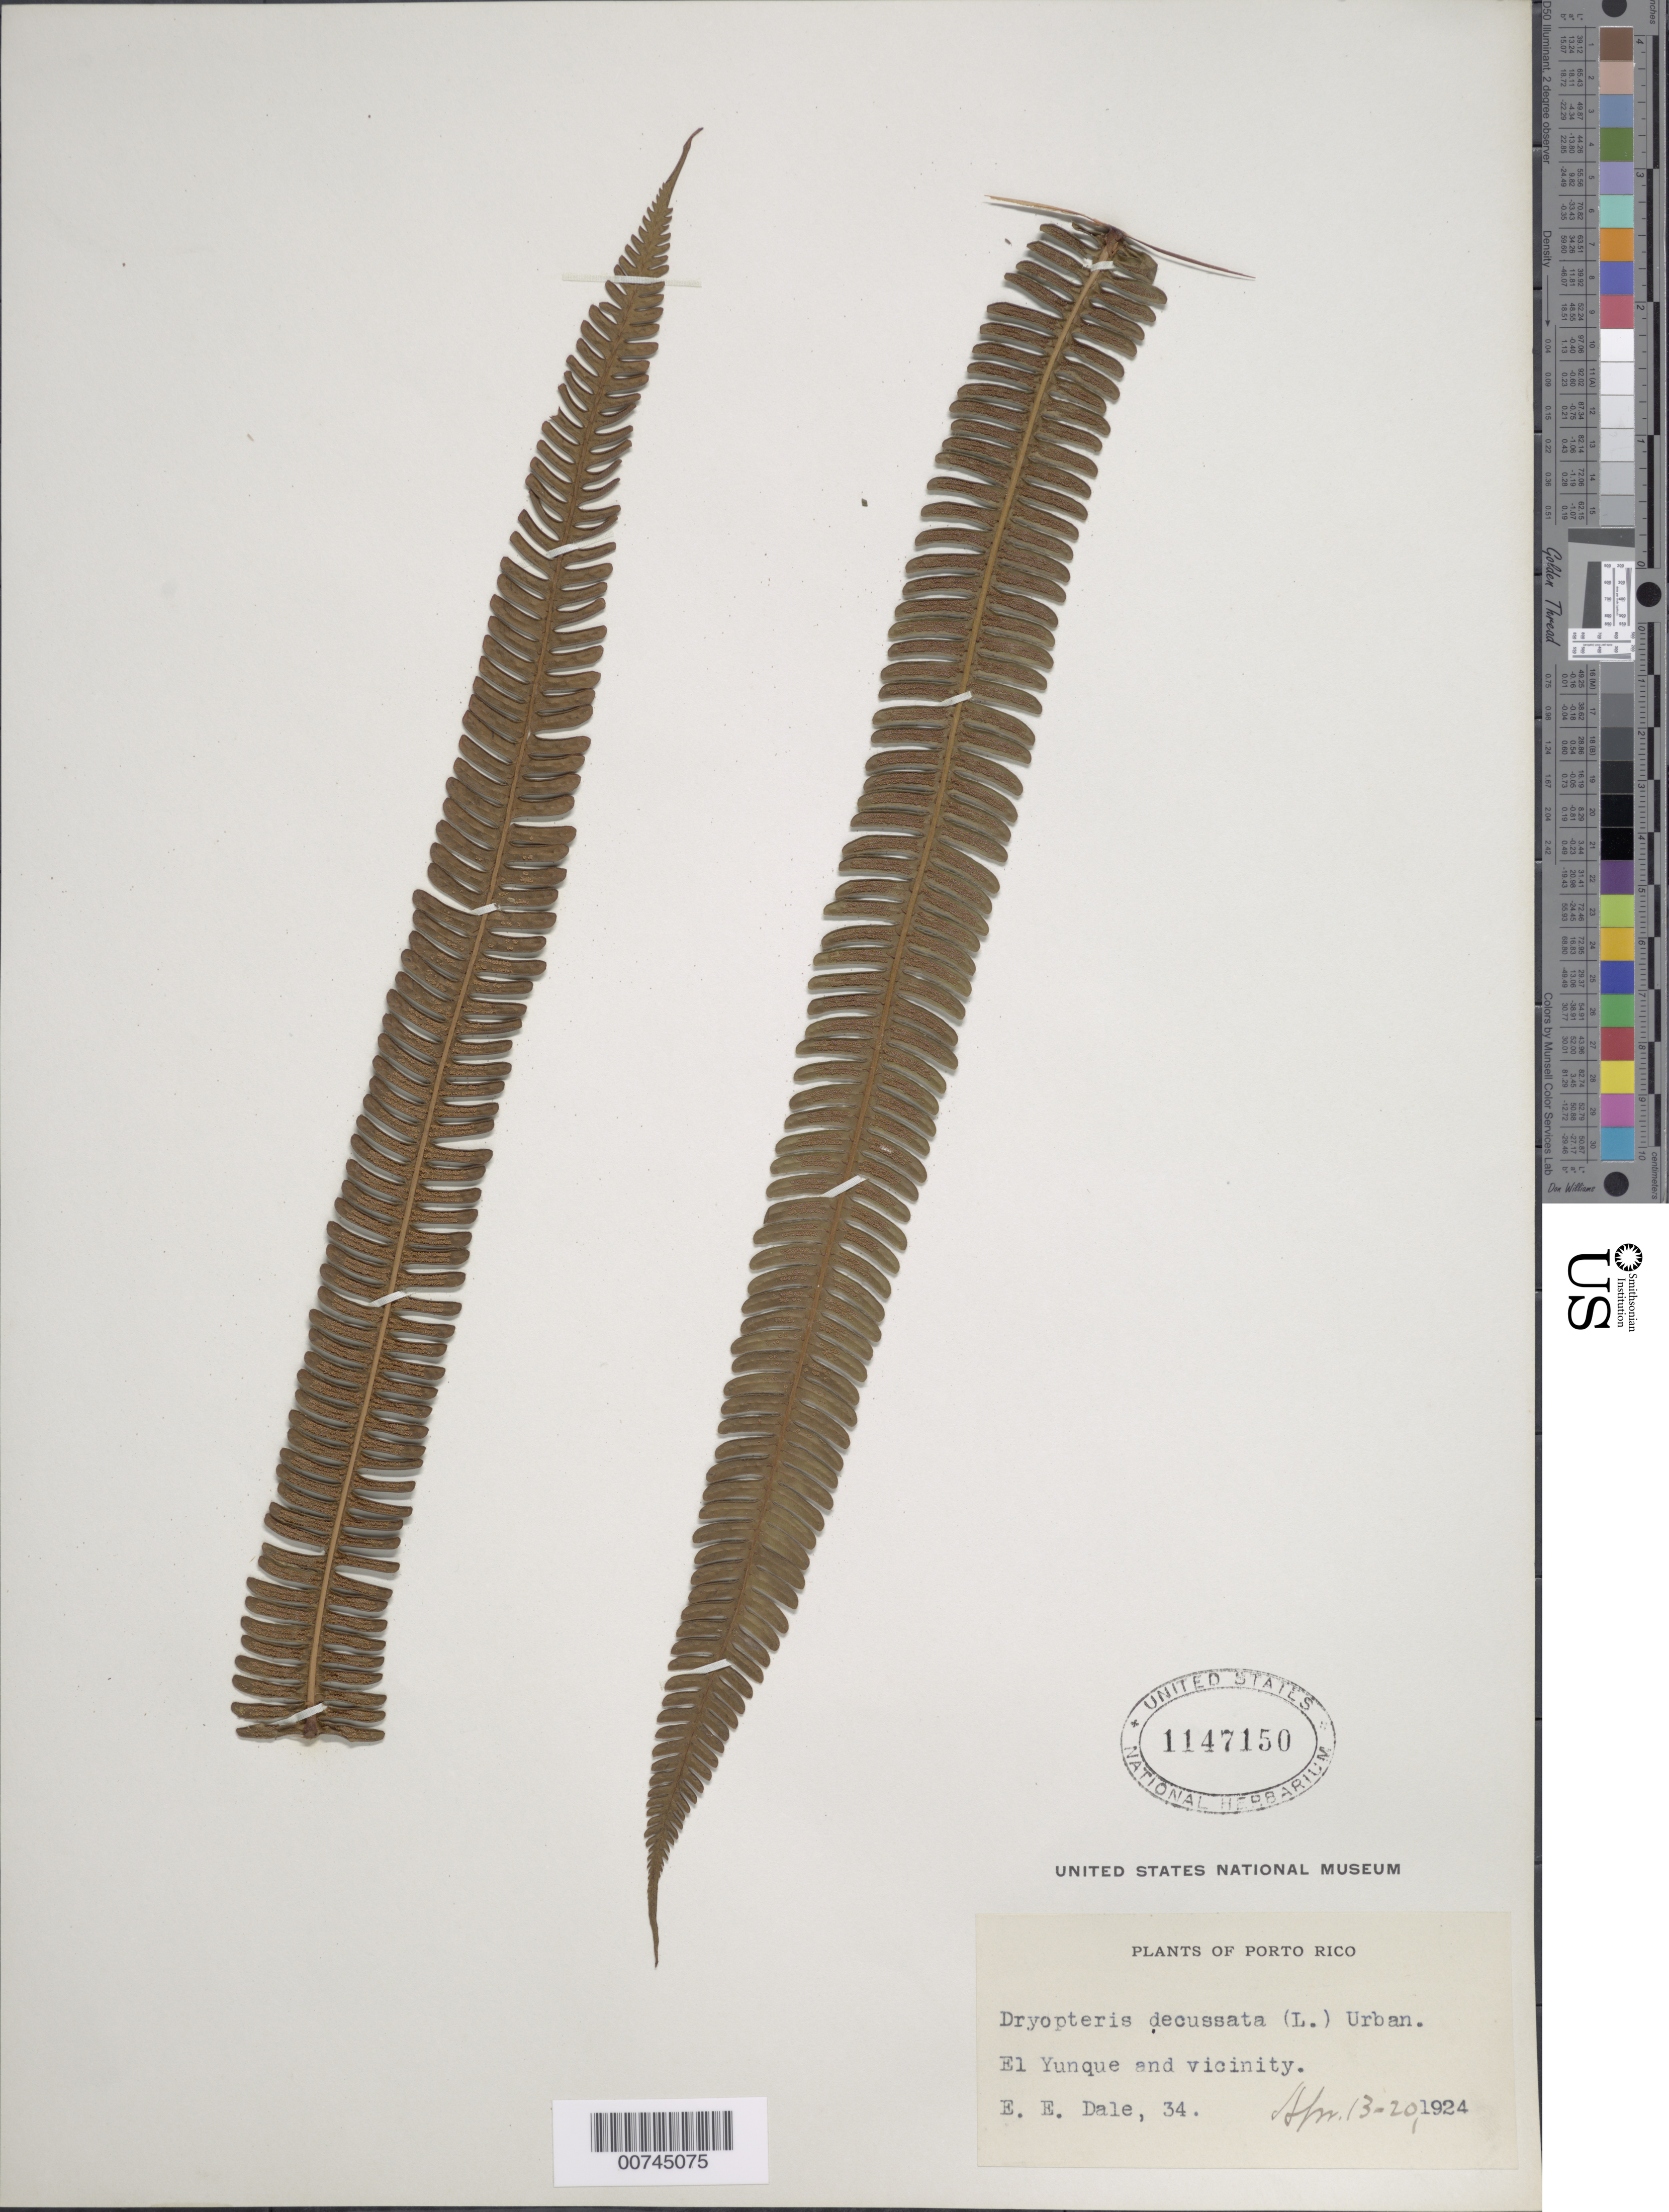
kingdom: Plantae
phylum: Tracheophyta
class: Polypodiopsida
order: Polypodiales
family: Thelypteridaceae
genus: Steiropteris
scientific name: Steiropteris decussata (L.) comb. nov., ined. 2015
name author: (L.)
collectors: E. Dale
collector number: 34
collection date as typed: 13 Apr 1924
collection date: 1924-04-13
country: Puerto Rico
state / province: Río Grande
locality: El Yunque and vicinity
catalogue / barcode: US 1147150